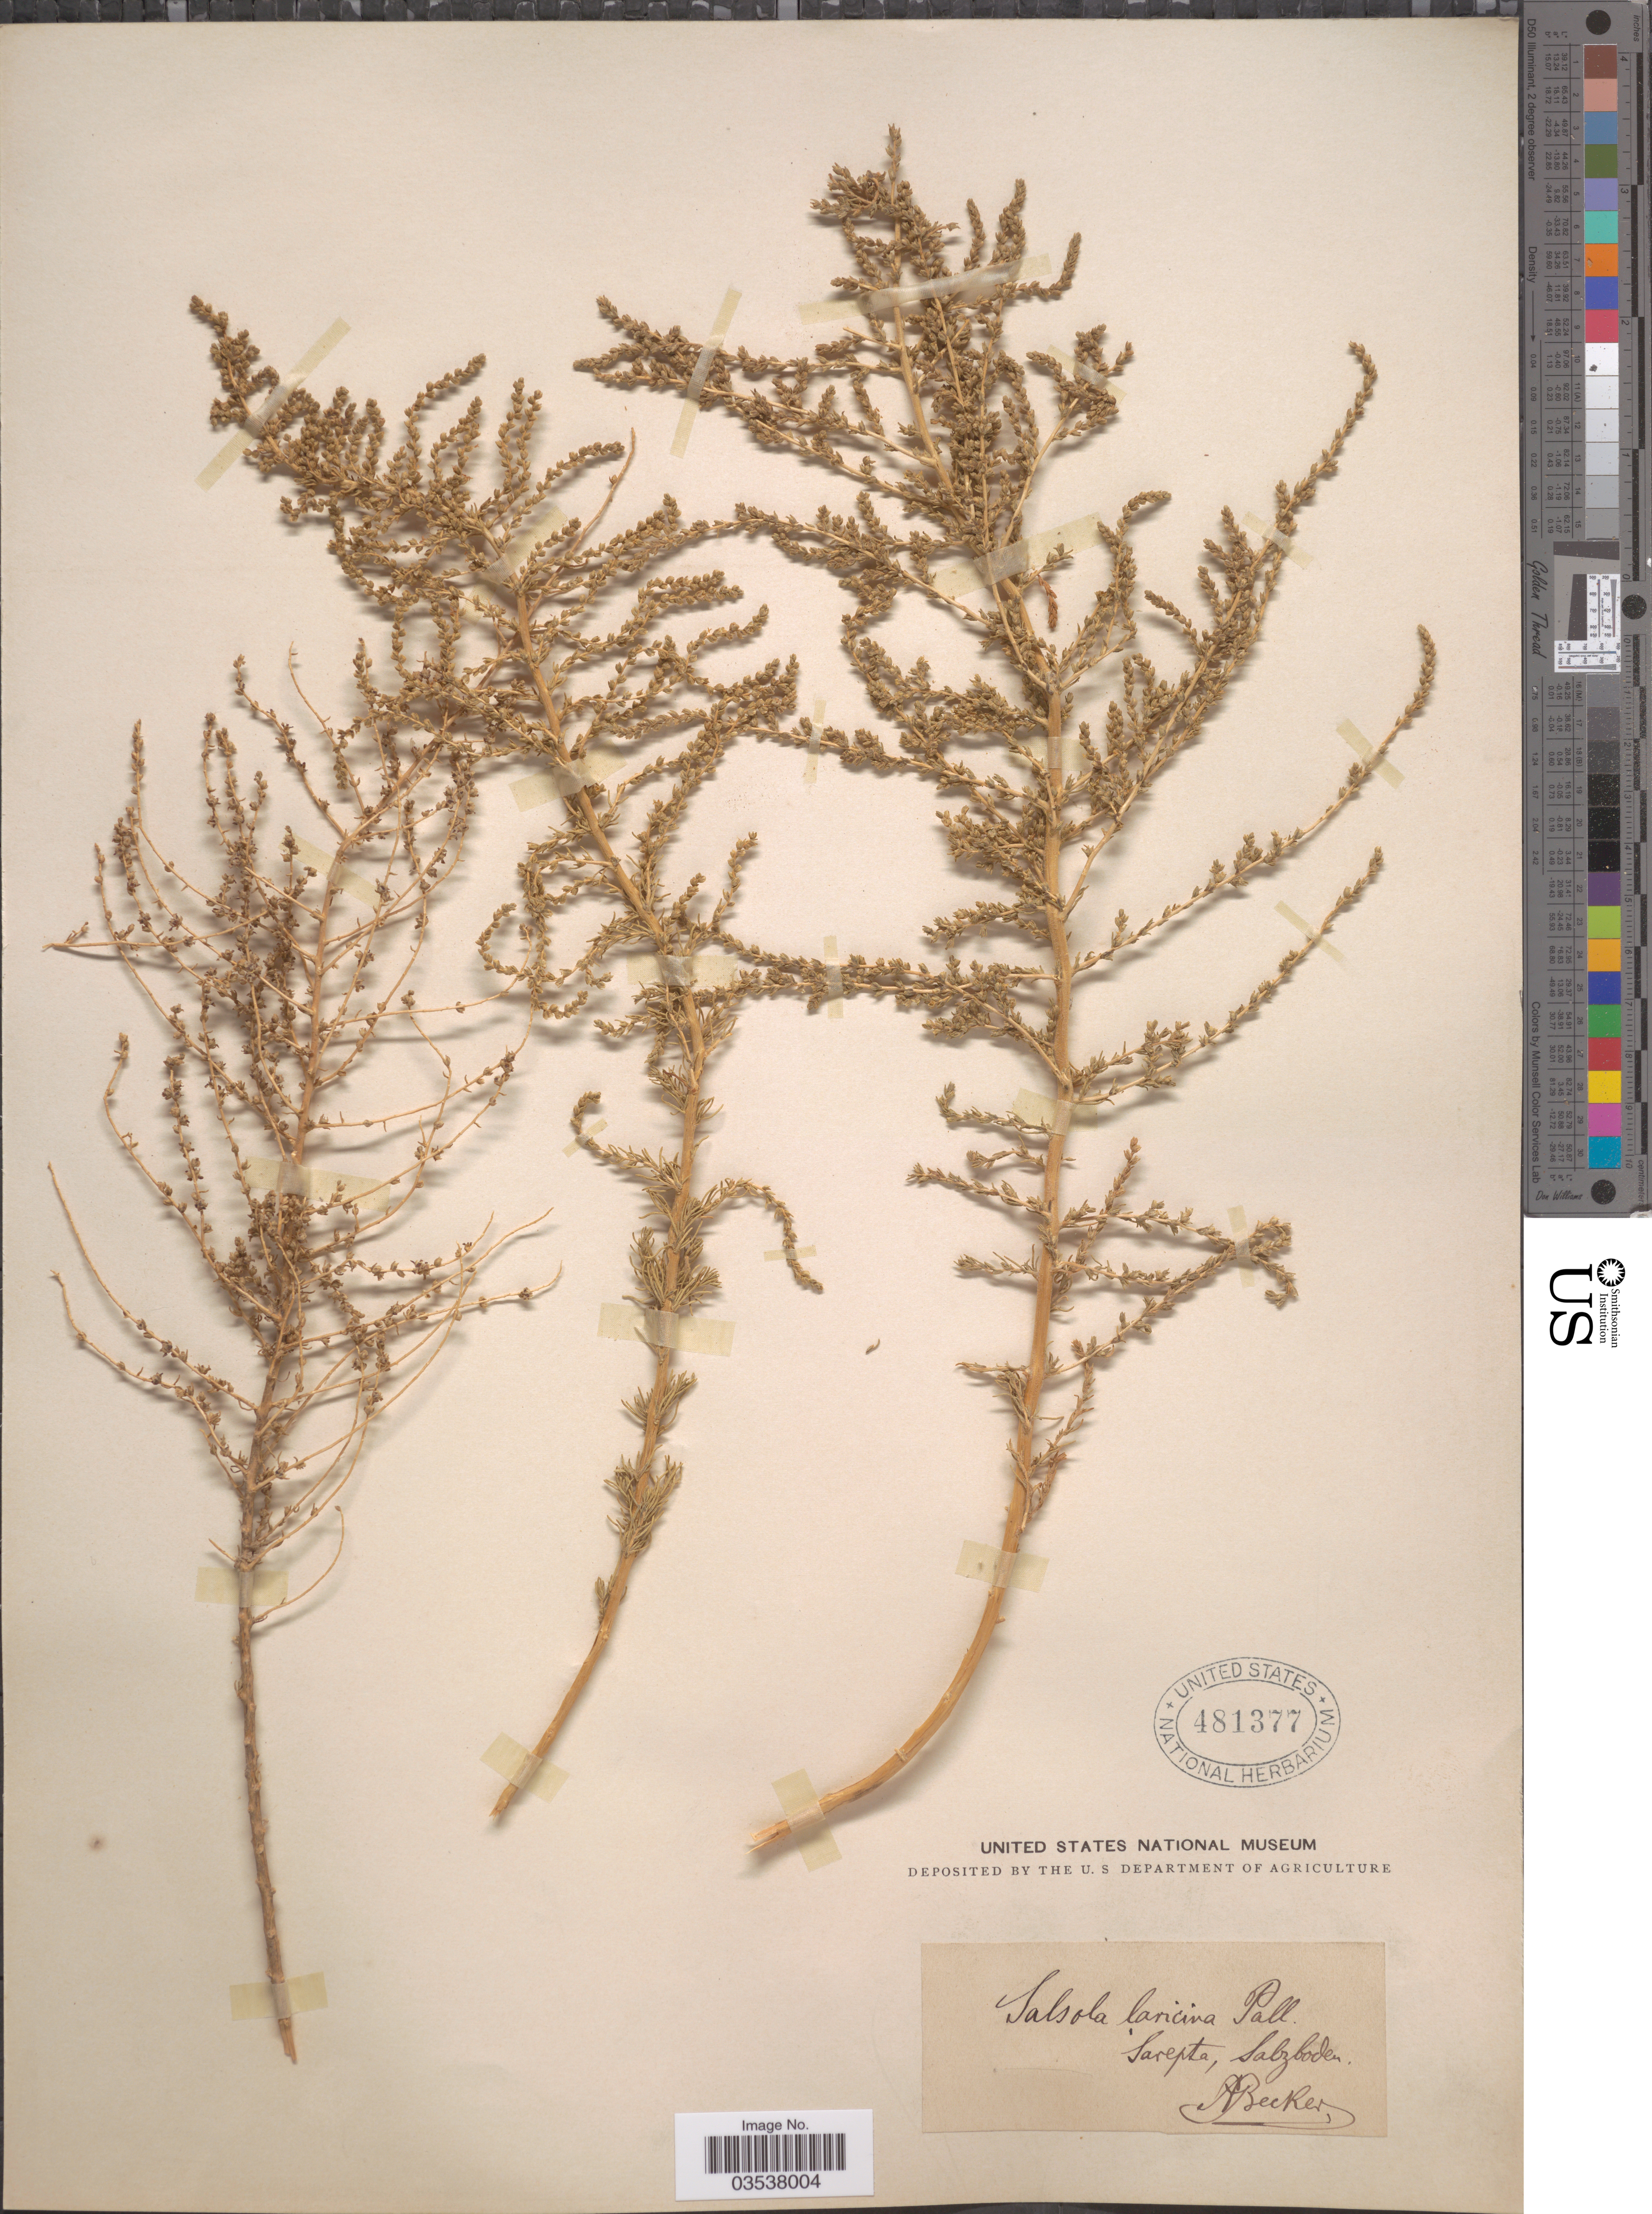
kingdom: Plantae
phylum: Tracheophyta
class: Magnoliopsida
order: Caryophyllales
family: Amaranthaceae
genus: Caroxylon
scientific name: Caroxylon laricinum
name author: (Pall.) Tzvelev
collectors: A. Becker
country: Russian Federation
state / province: Volgograd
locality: Sarepta, Salzboden.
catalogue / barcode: US 481377